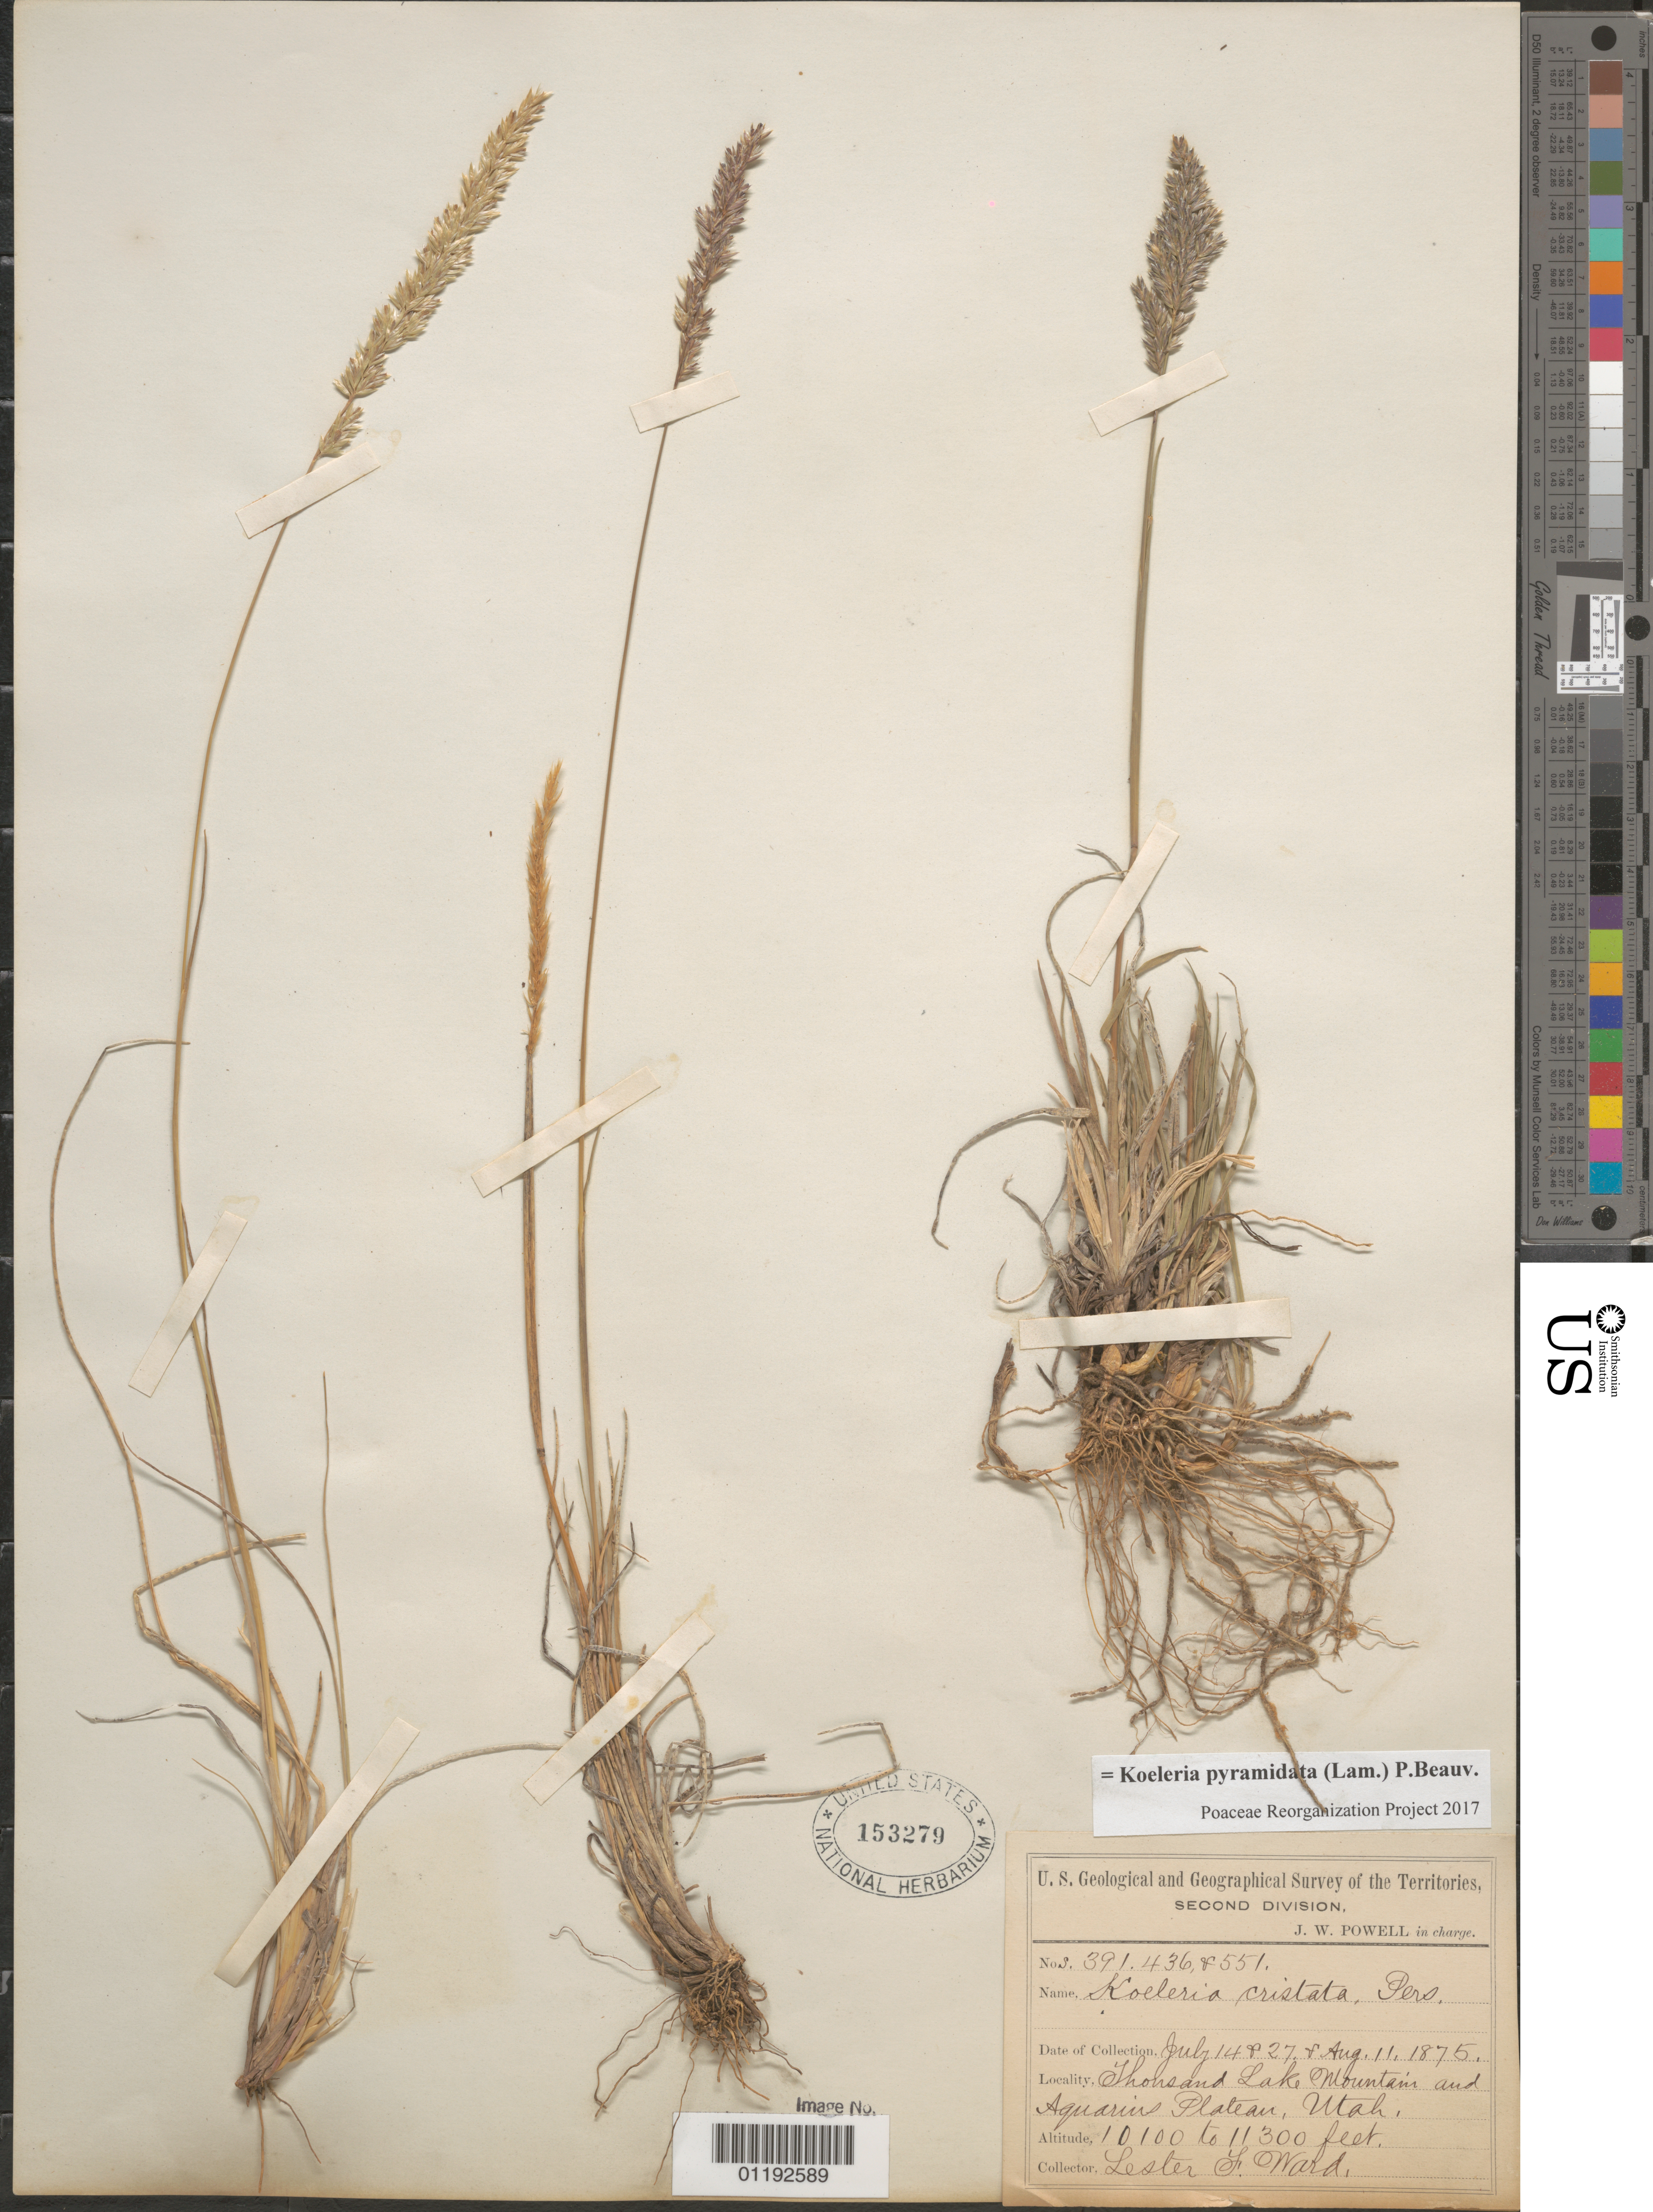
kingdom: Plantae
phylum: Tracheophyta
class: Liliopsida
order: Poales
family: Poaceae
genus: Koeleria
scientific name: Koeleria pyramidata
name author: (Lam.) P. Beauv.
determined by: Poaceae Reorganization Project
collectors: L. F. Ward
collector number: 391, 436 & 551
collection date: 1875-07-14,1875-08-11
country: United States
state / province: Utah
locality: Thousand Lake Mountain and Aquarius Plateau.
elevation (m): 3078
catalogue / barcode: US 153279